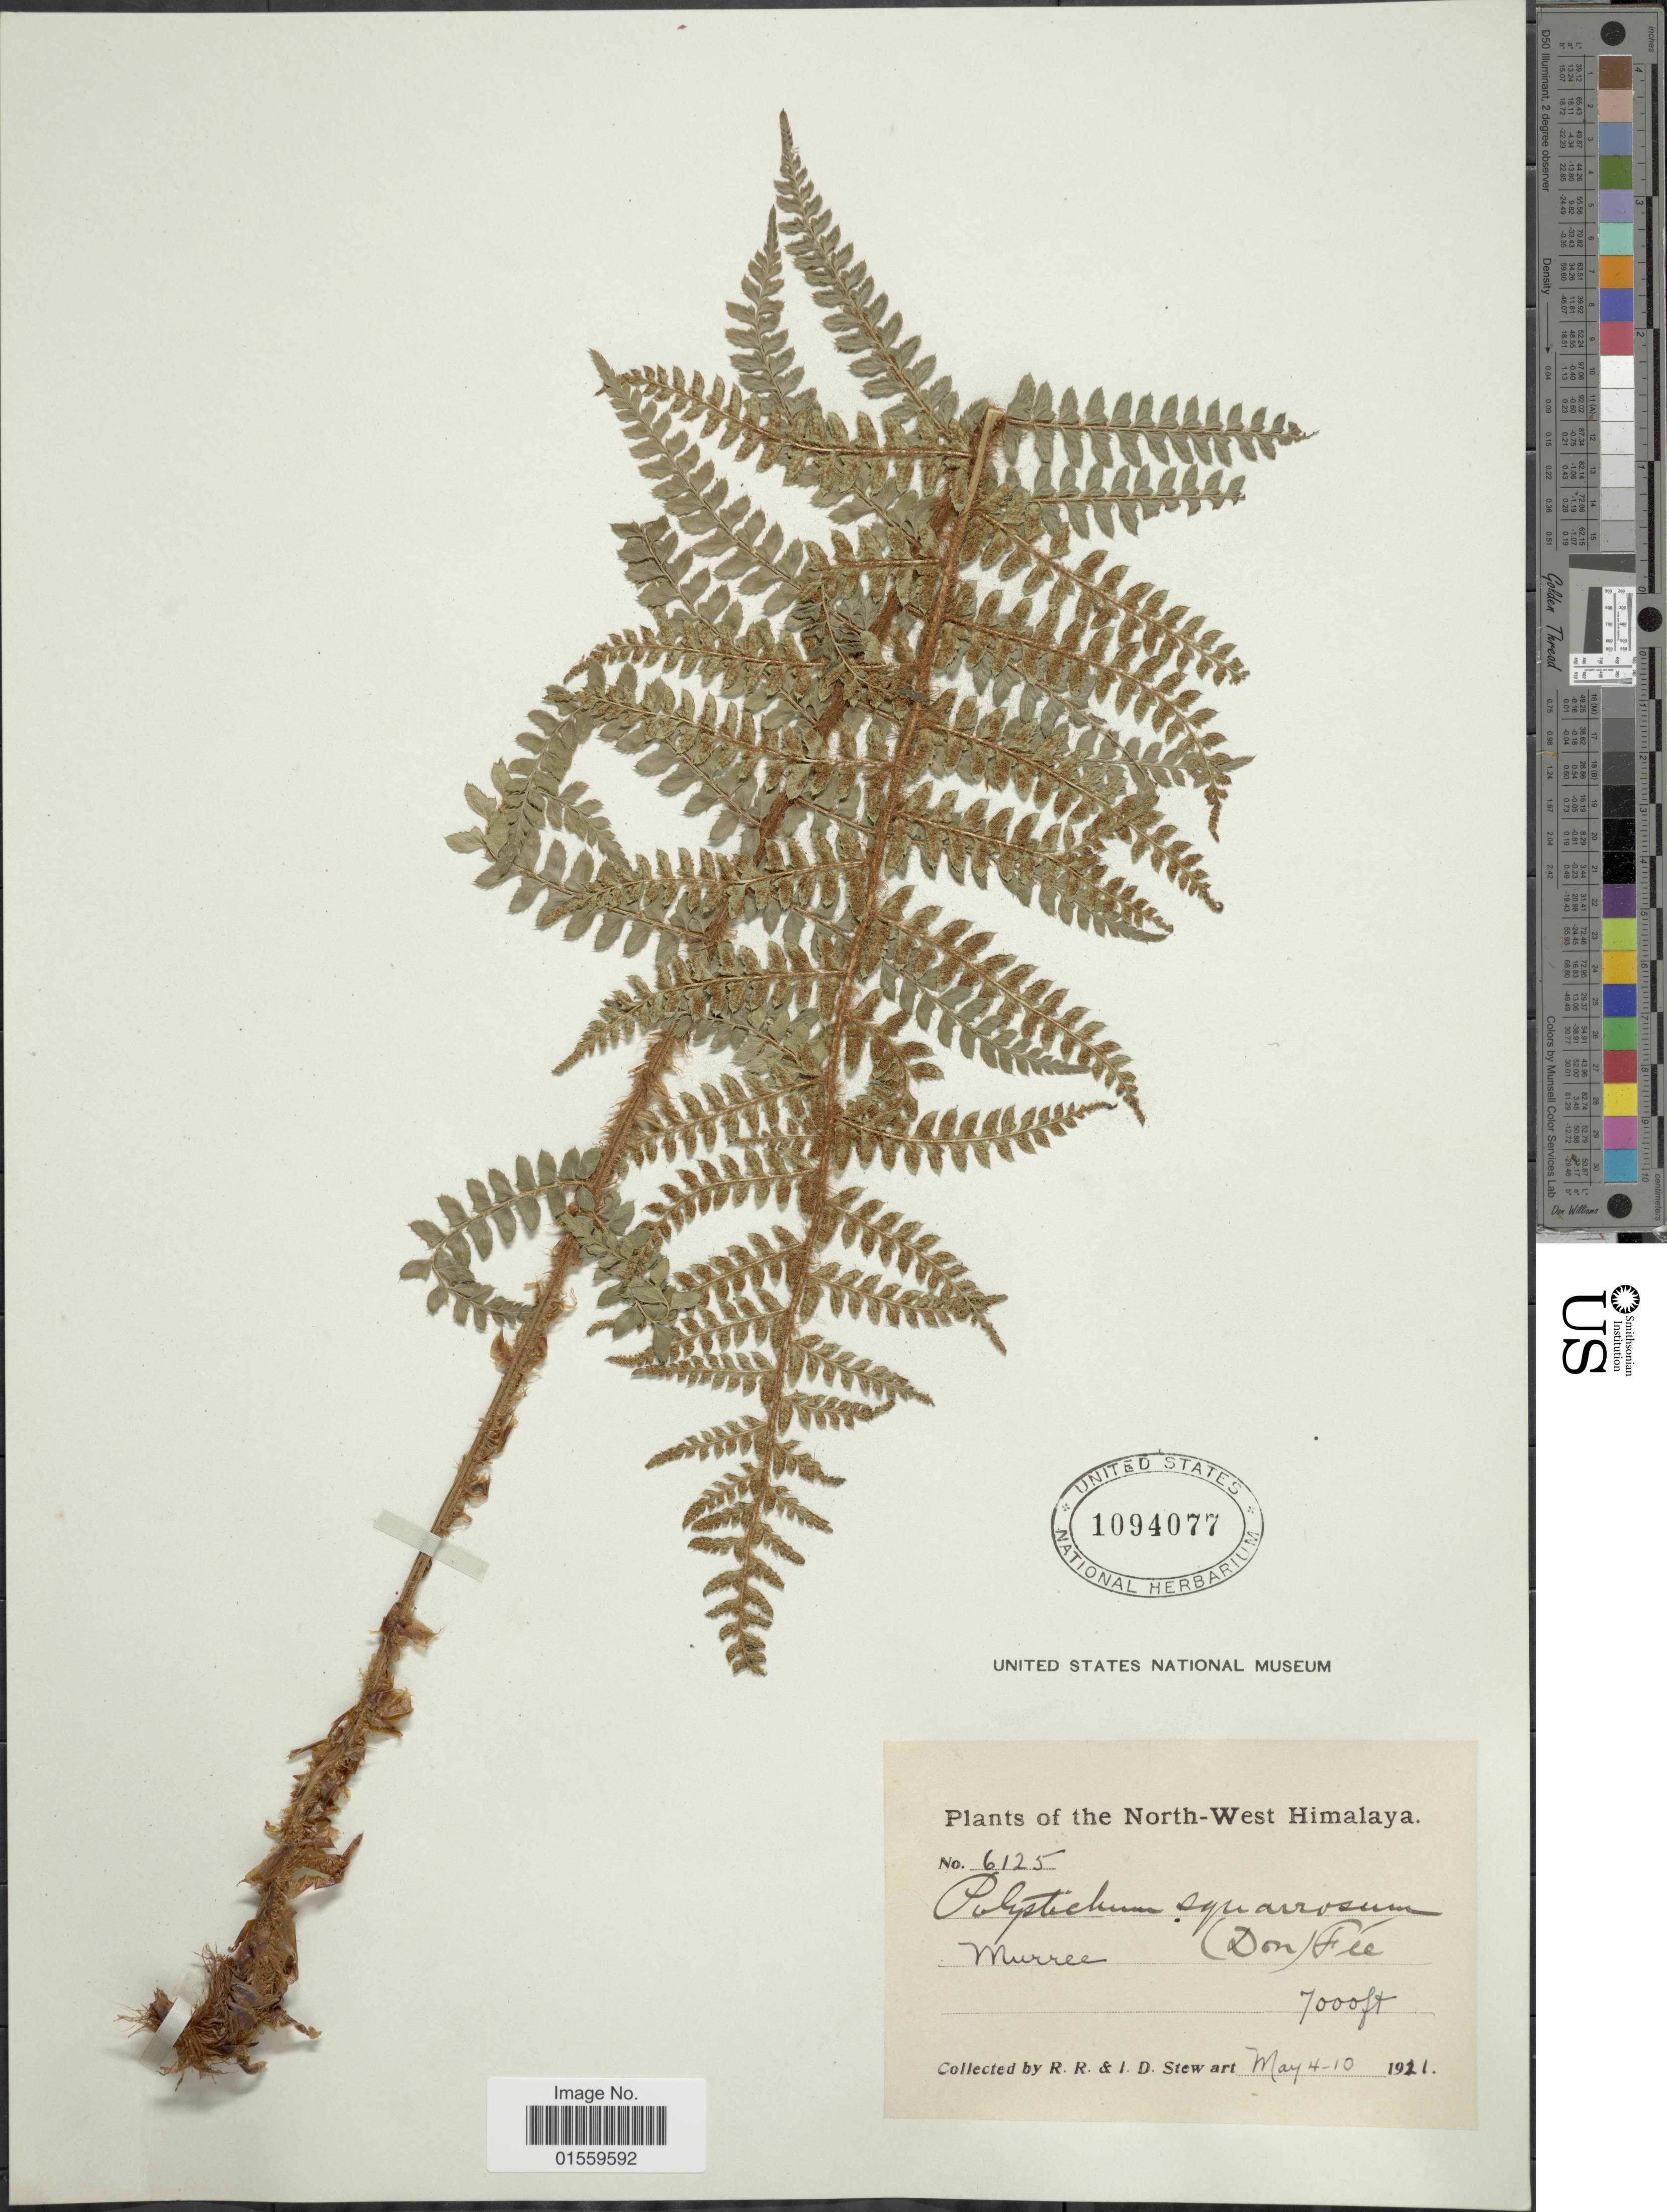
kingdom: Plantae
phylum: Tracheophyta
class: Polypodiopsida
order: Polypodiales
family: Dryopteridaceae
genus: Polystichum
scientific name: Polystichum squarrosum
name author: (D. Don) Fée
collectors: R. R. Stewart & I. Stewart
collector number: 6125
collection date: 1921-05-04/1921-05-10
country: Pakistan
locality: North-West Himalaya, Murree.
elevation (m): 2134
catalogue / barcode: US 1094077